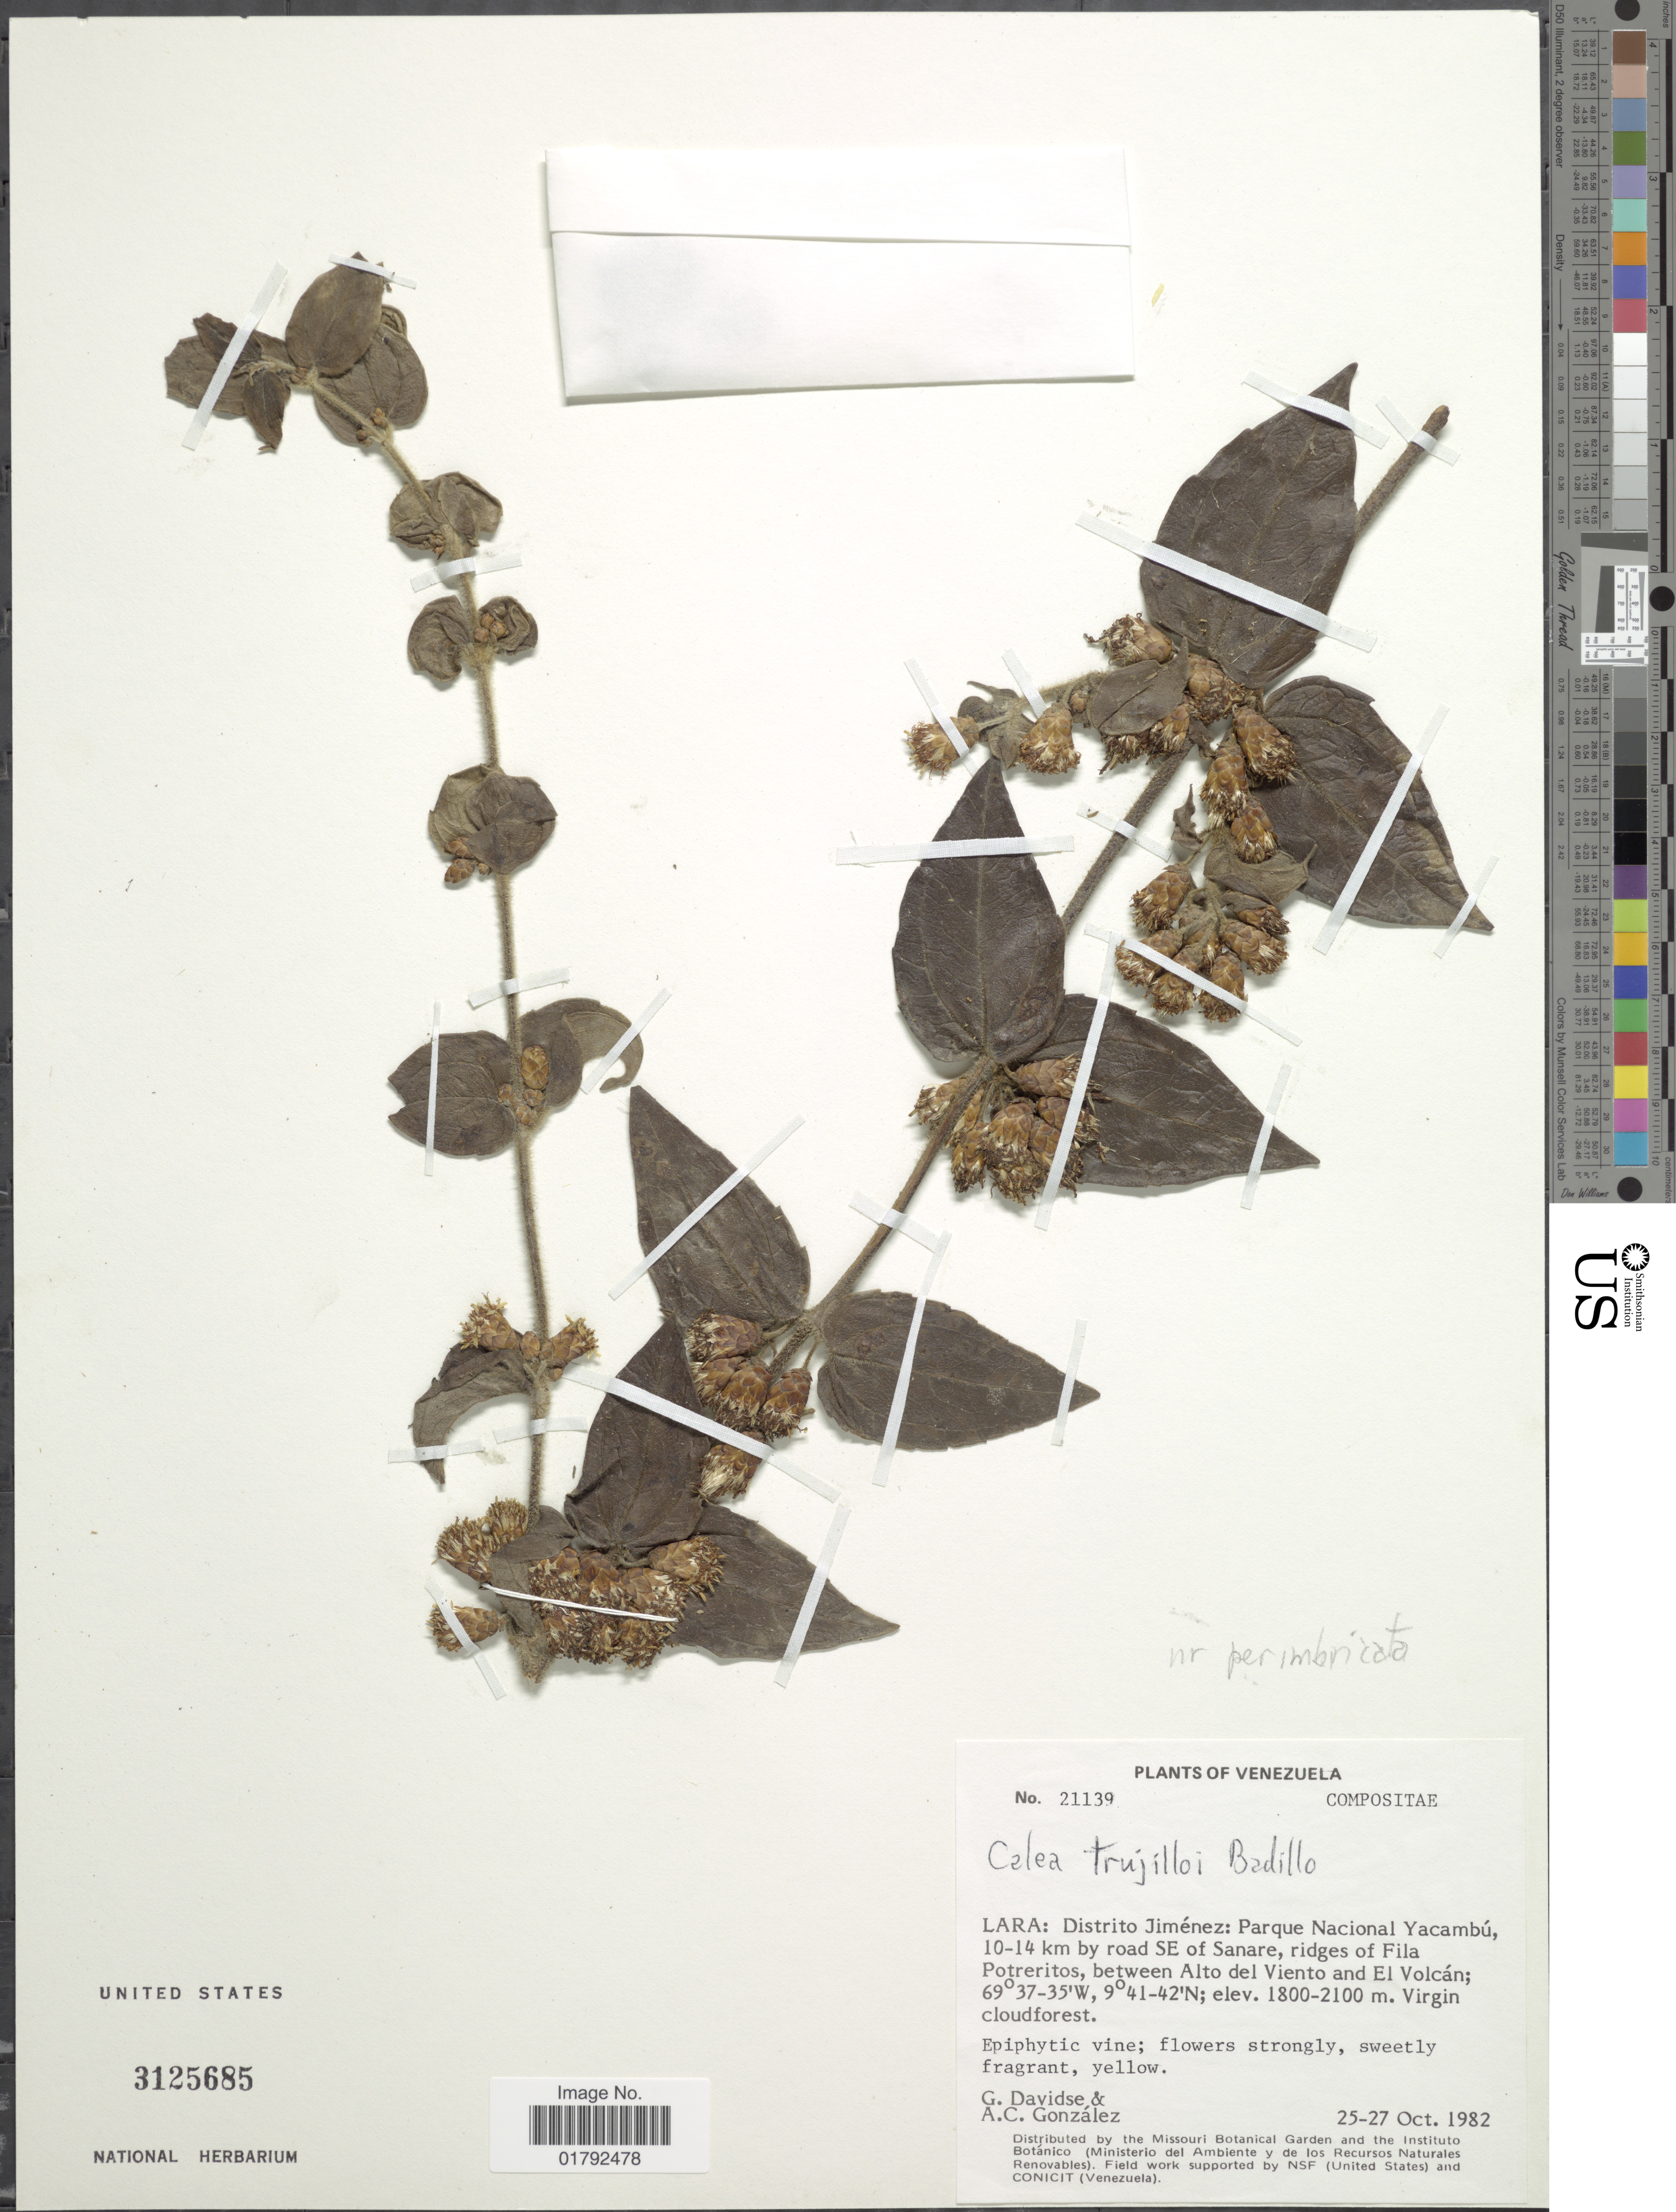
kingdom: Plantae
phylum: Tracheophyta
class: Magnoliopsida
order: Asterales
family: Asteraceae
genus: Calea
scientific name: Calea trujilloi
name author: V.M. Badillo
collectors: G. Davidse & A. C. González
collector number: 21139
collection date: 1982-10-25/1982-10-27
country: Venezuela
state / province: Lara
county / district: Jiménez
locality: Distrito Jimenez: Parque Nacional Yacambu, 10-14 km by road SE of Sanare, ridges of Fila Potreritos, between Alto del Viento and El Volcan.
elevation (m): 1800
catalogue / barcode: US 3125685